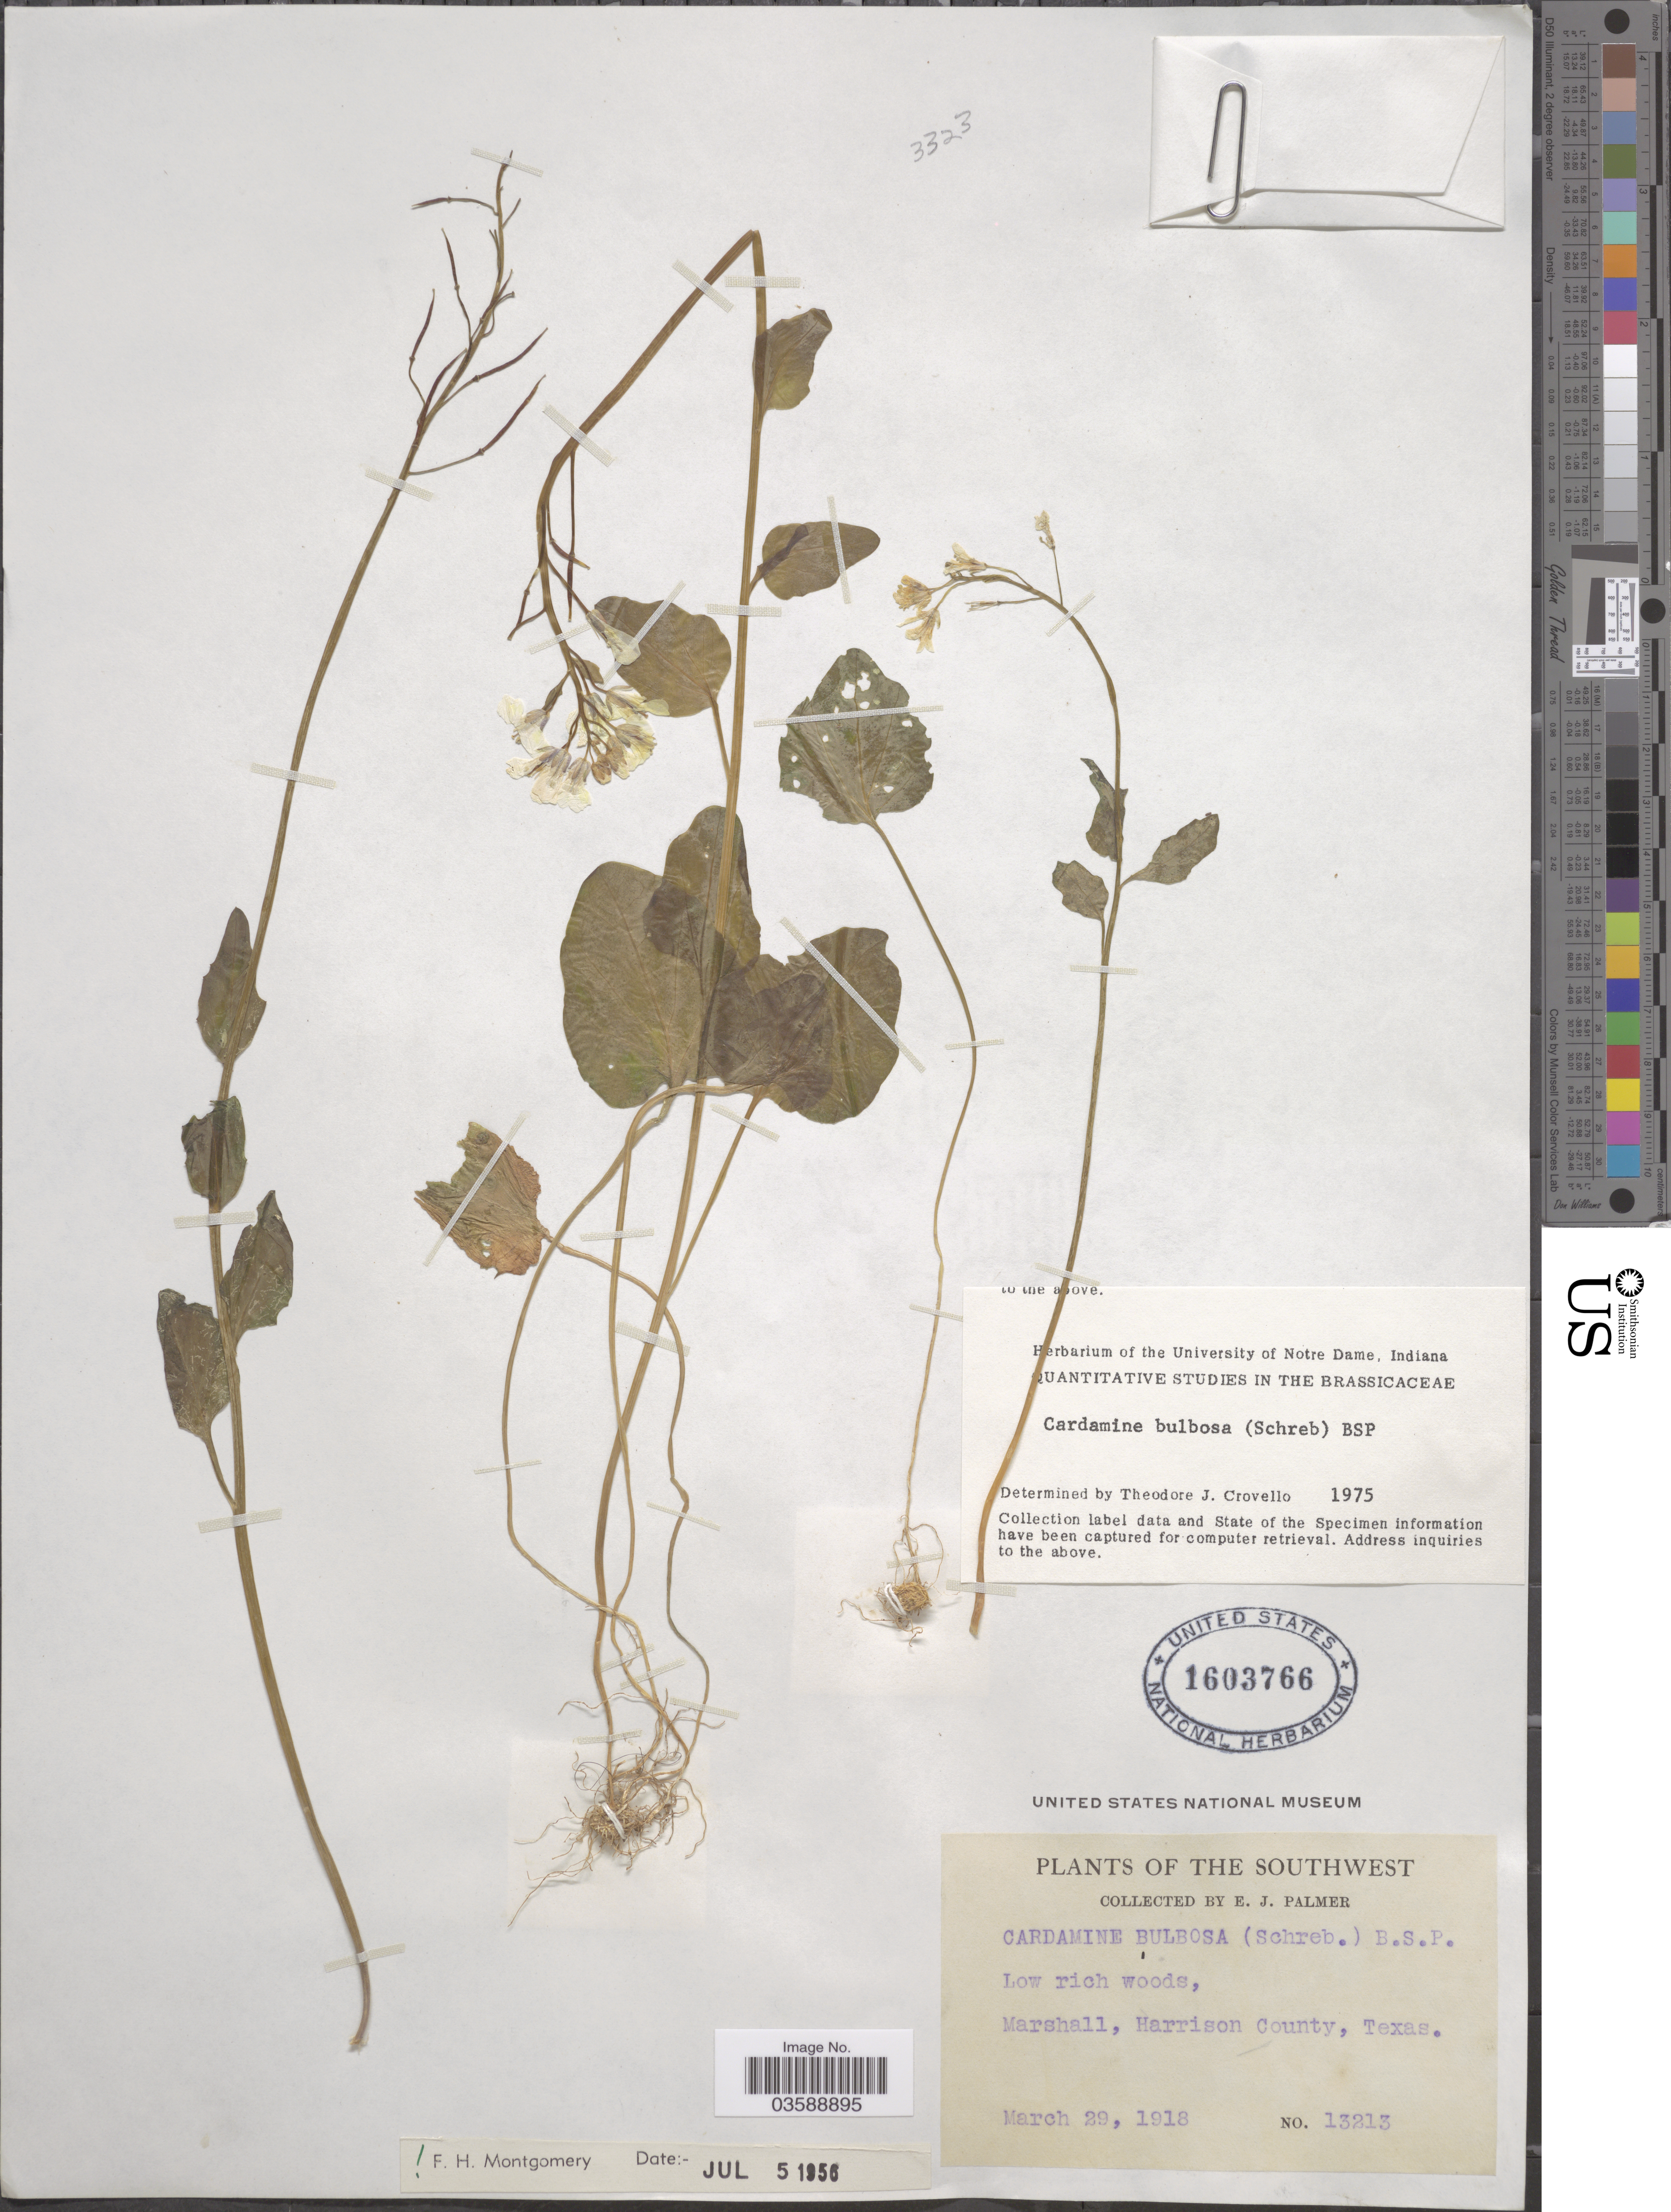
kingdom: Plantae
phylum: Tracheophyta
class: Magnoliopsida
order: Brassicales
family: Brassicaceae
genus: Cardamine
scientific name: Cardamine bulbosa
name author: (Schreb. ex Muhl.) Britton et al.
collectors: E. J. Palmer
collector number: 13213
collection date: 1918-03-29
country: United States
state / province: Texas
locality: Southwest. Marshall, Harrison County.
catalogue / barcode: US 1603766